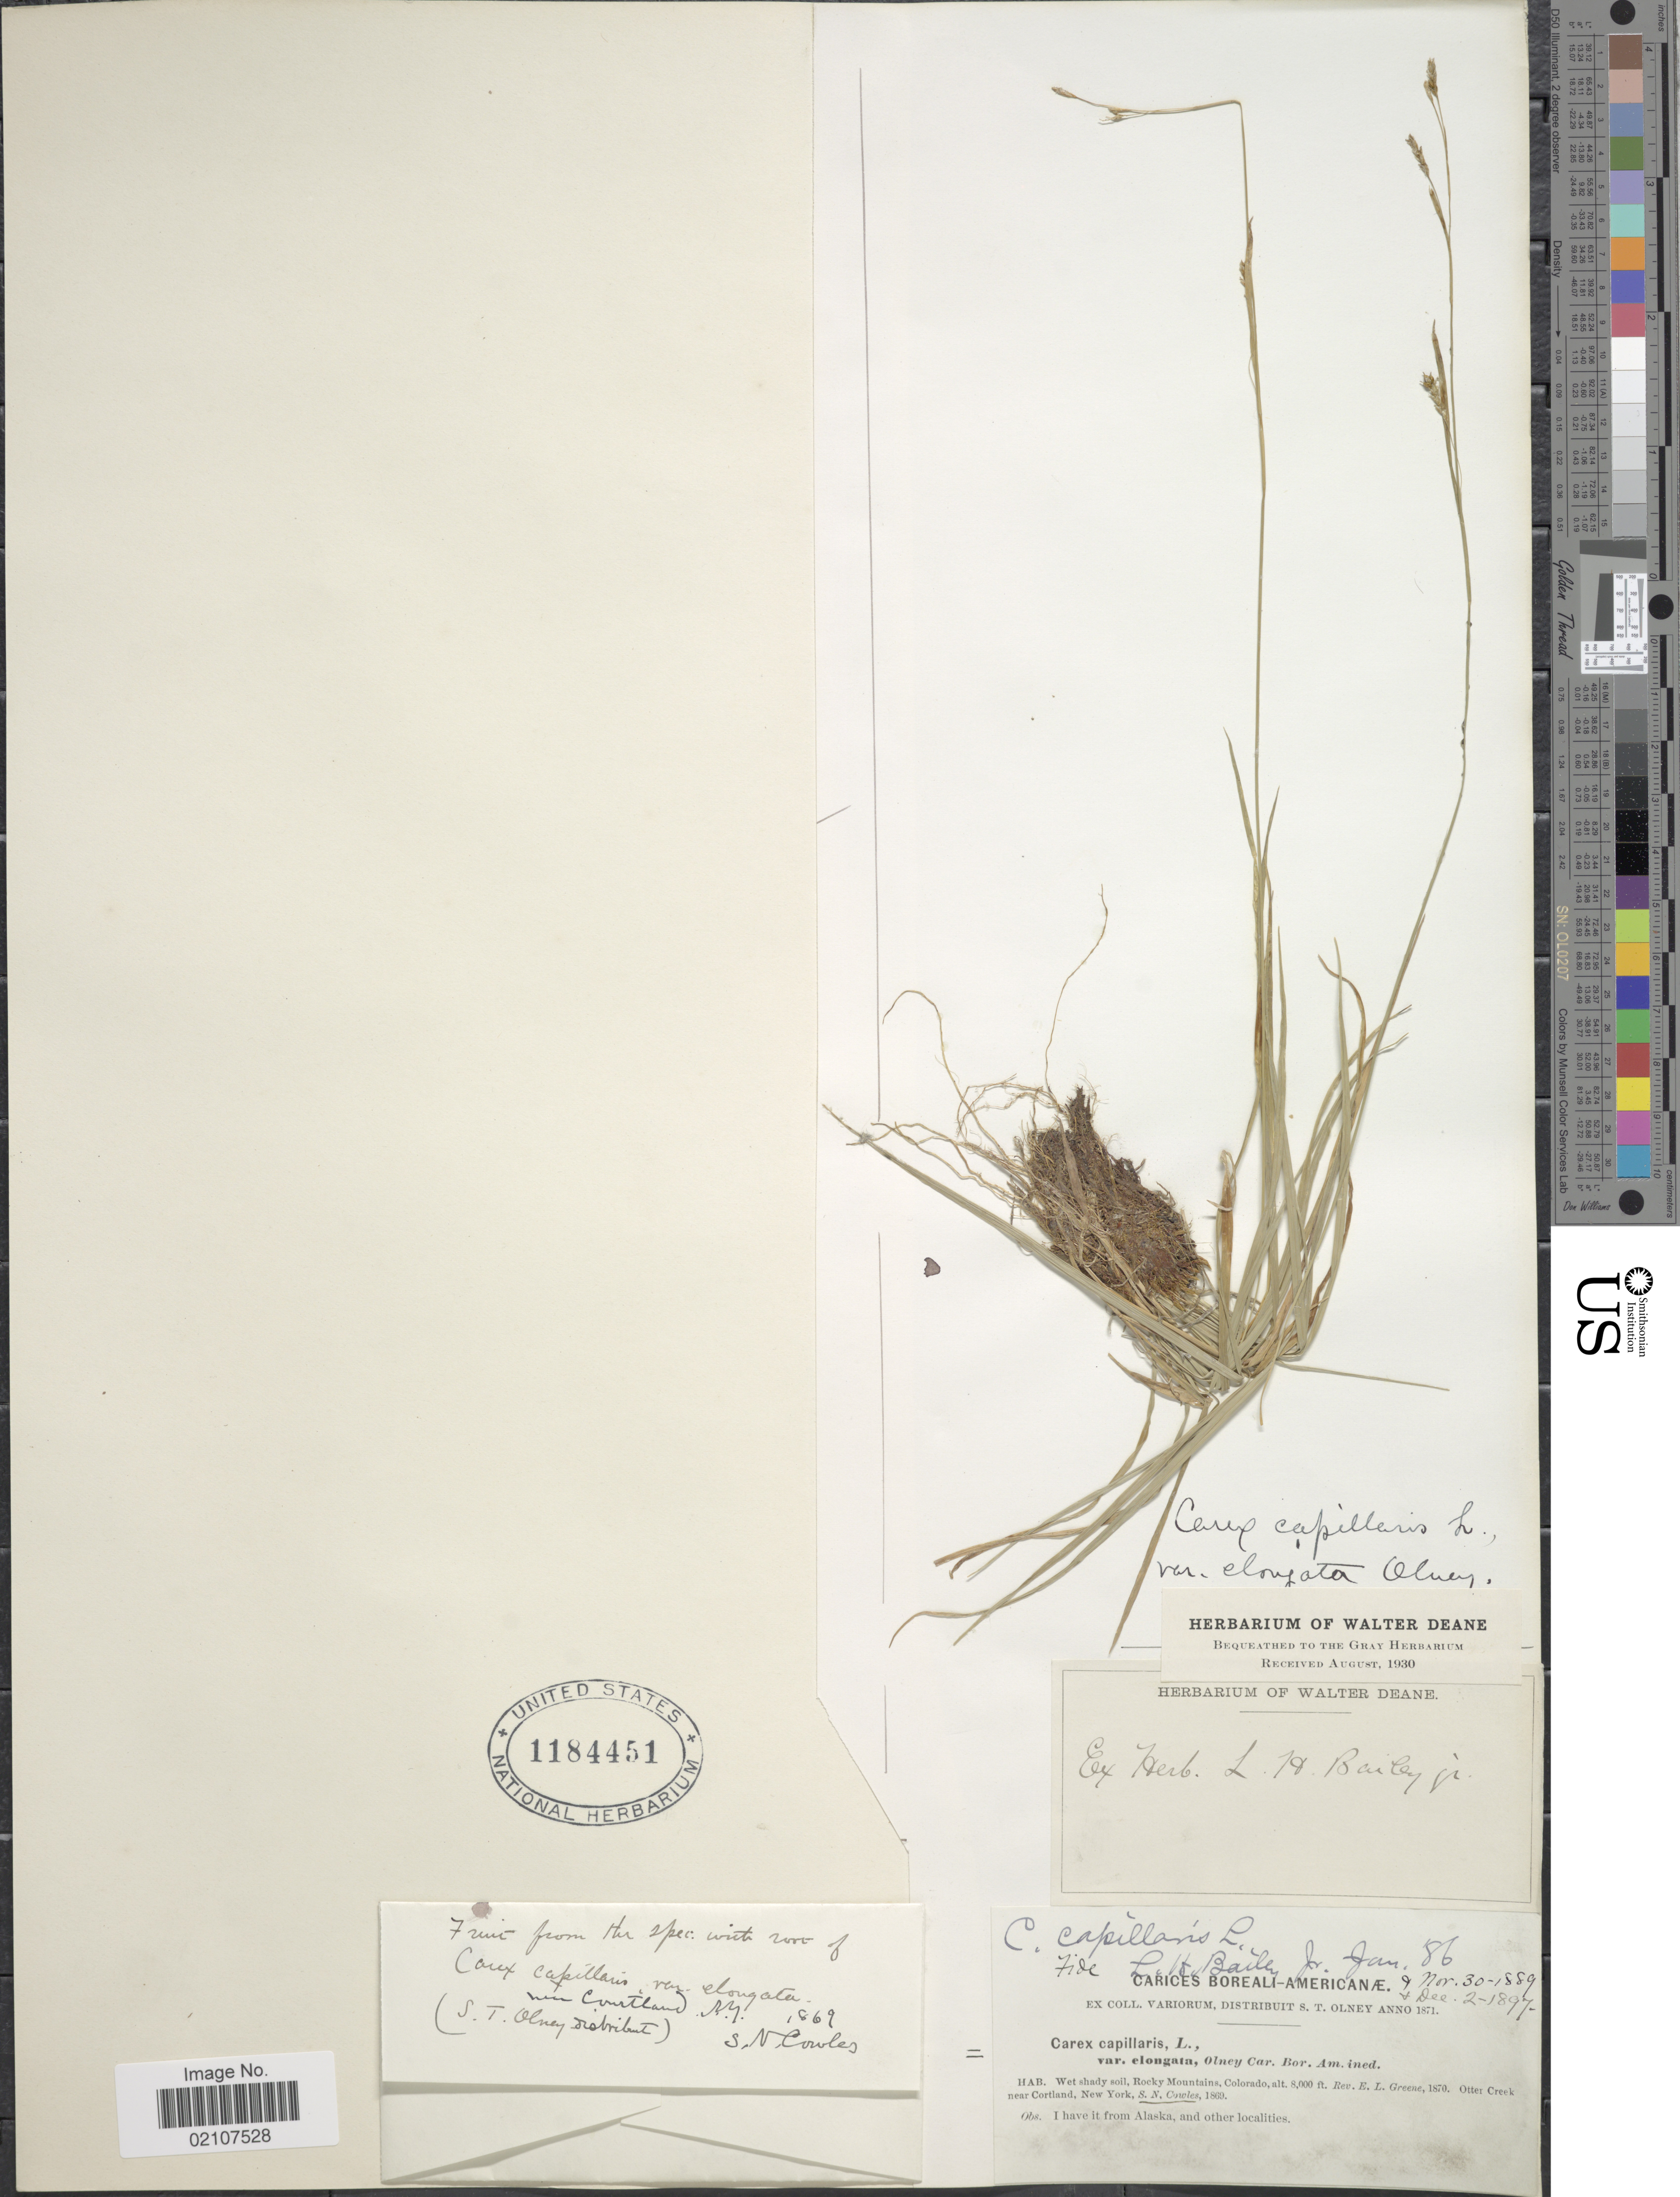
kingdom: Plantae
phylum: Tracheophyta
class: Liliopsida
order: Poales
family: Cyperaceae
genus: Carex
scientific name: Carex capillaris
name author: L.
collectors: S. Olney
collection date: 1871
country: United States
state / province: Colorado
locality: Carices Boreali-Americanæ, Wet shady soil, Rocky Mountains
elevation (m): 2438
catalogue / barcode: US 1184451